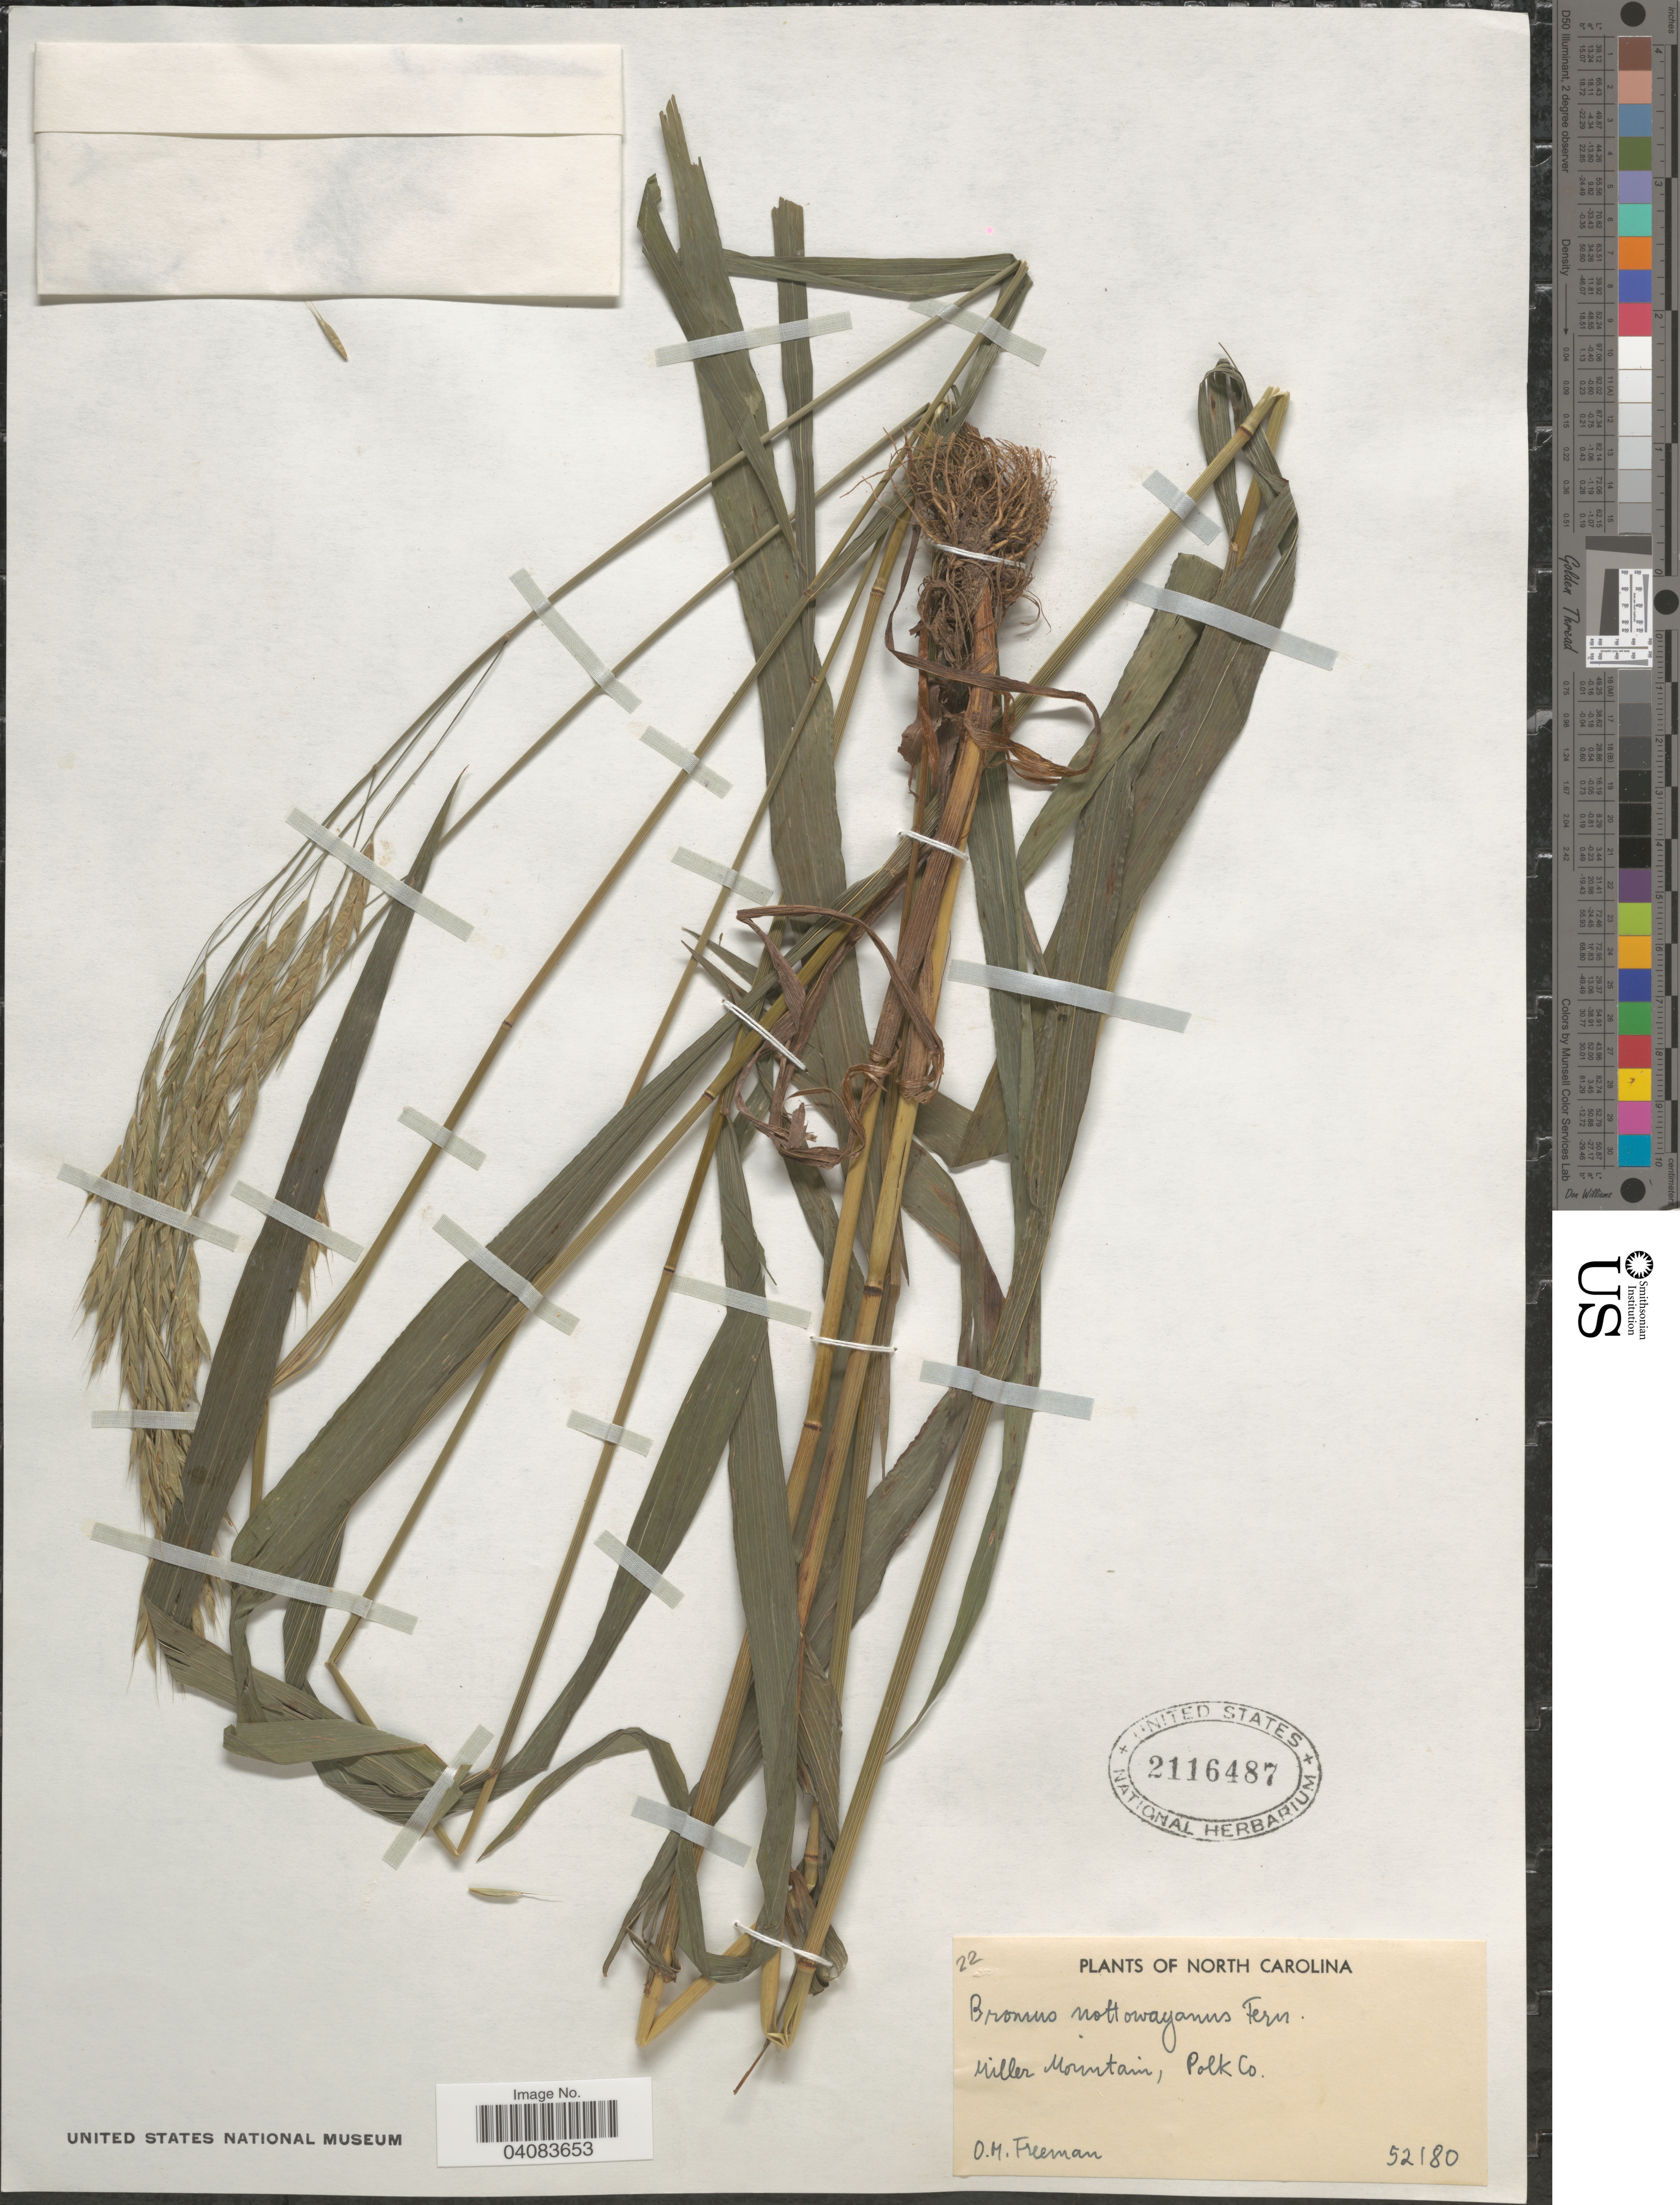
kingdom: Plantae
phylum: Tracheophyta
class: Liliopsida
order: Poales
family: Poaceae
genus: Bromus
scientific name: Bromus nottawayanus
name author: Fernald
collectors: O. Freeman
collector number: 22/52180?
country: United States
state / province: North Carolina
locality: Miller Mountain, Polk Co.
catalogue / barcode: US 2116487